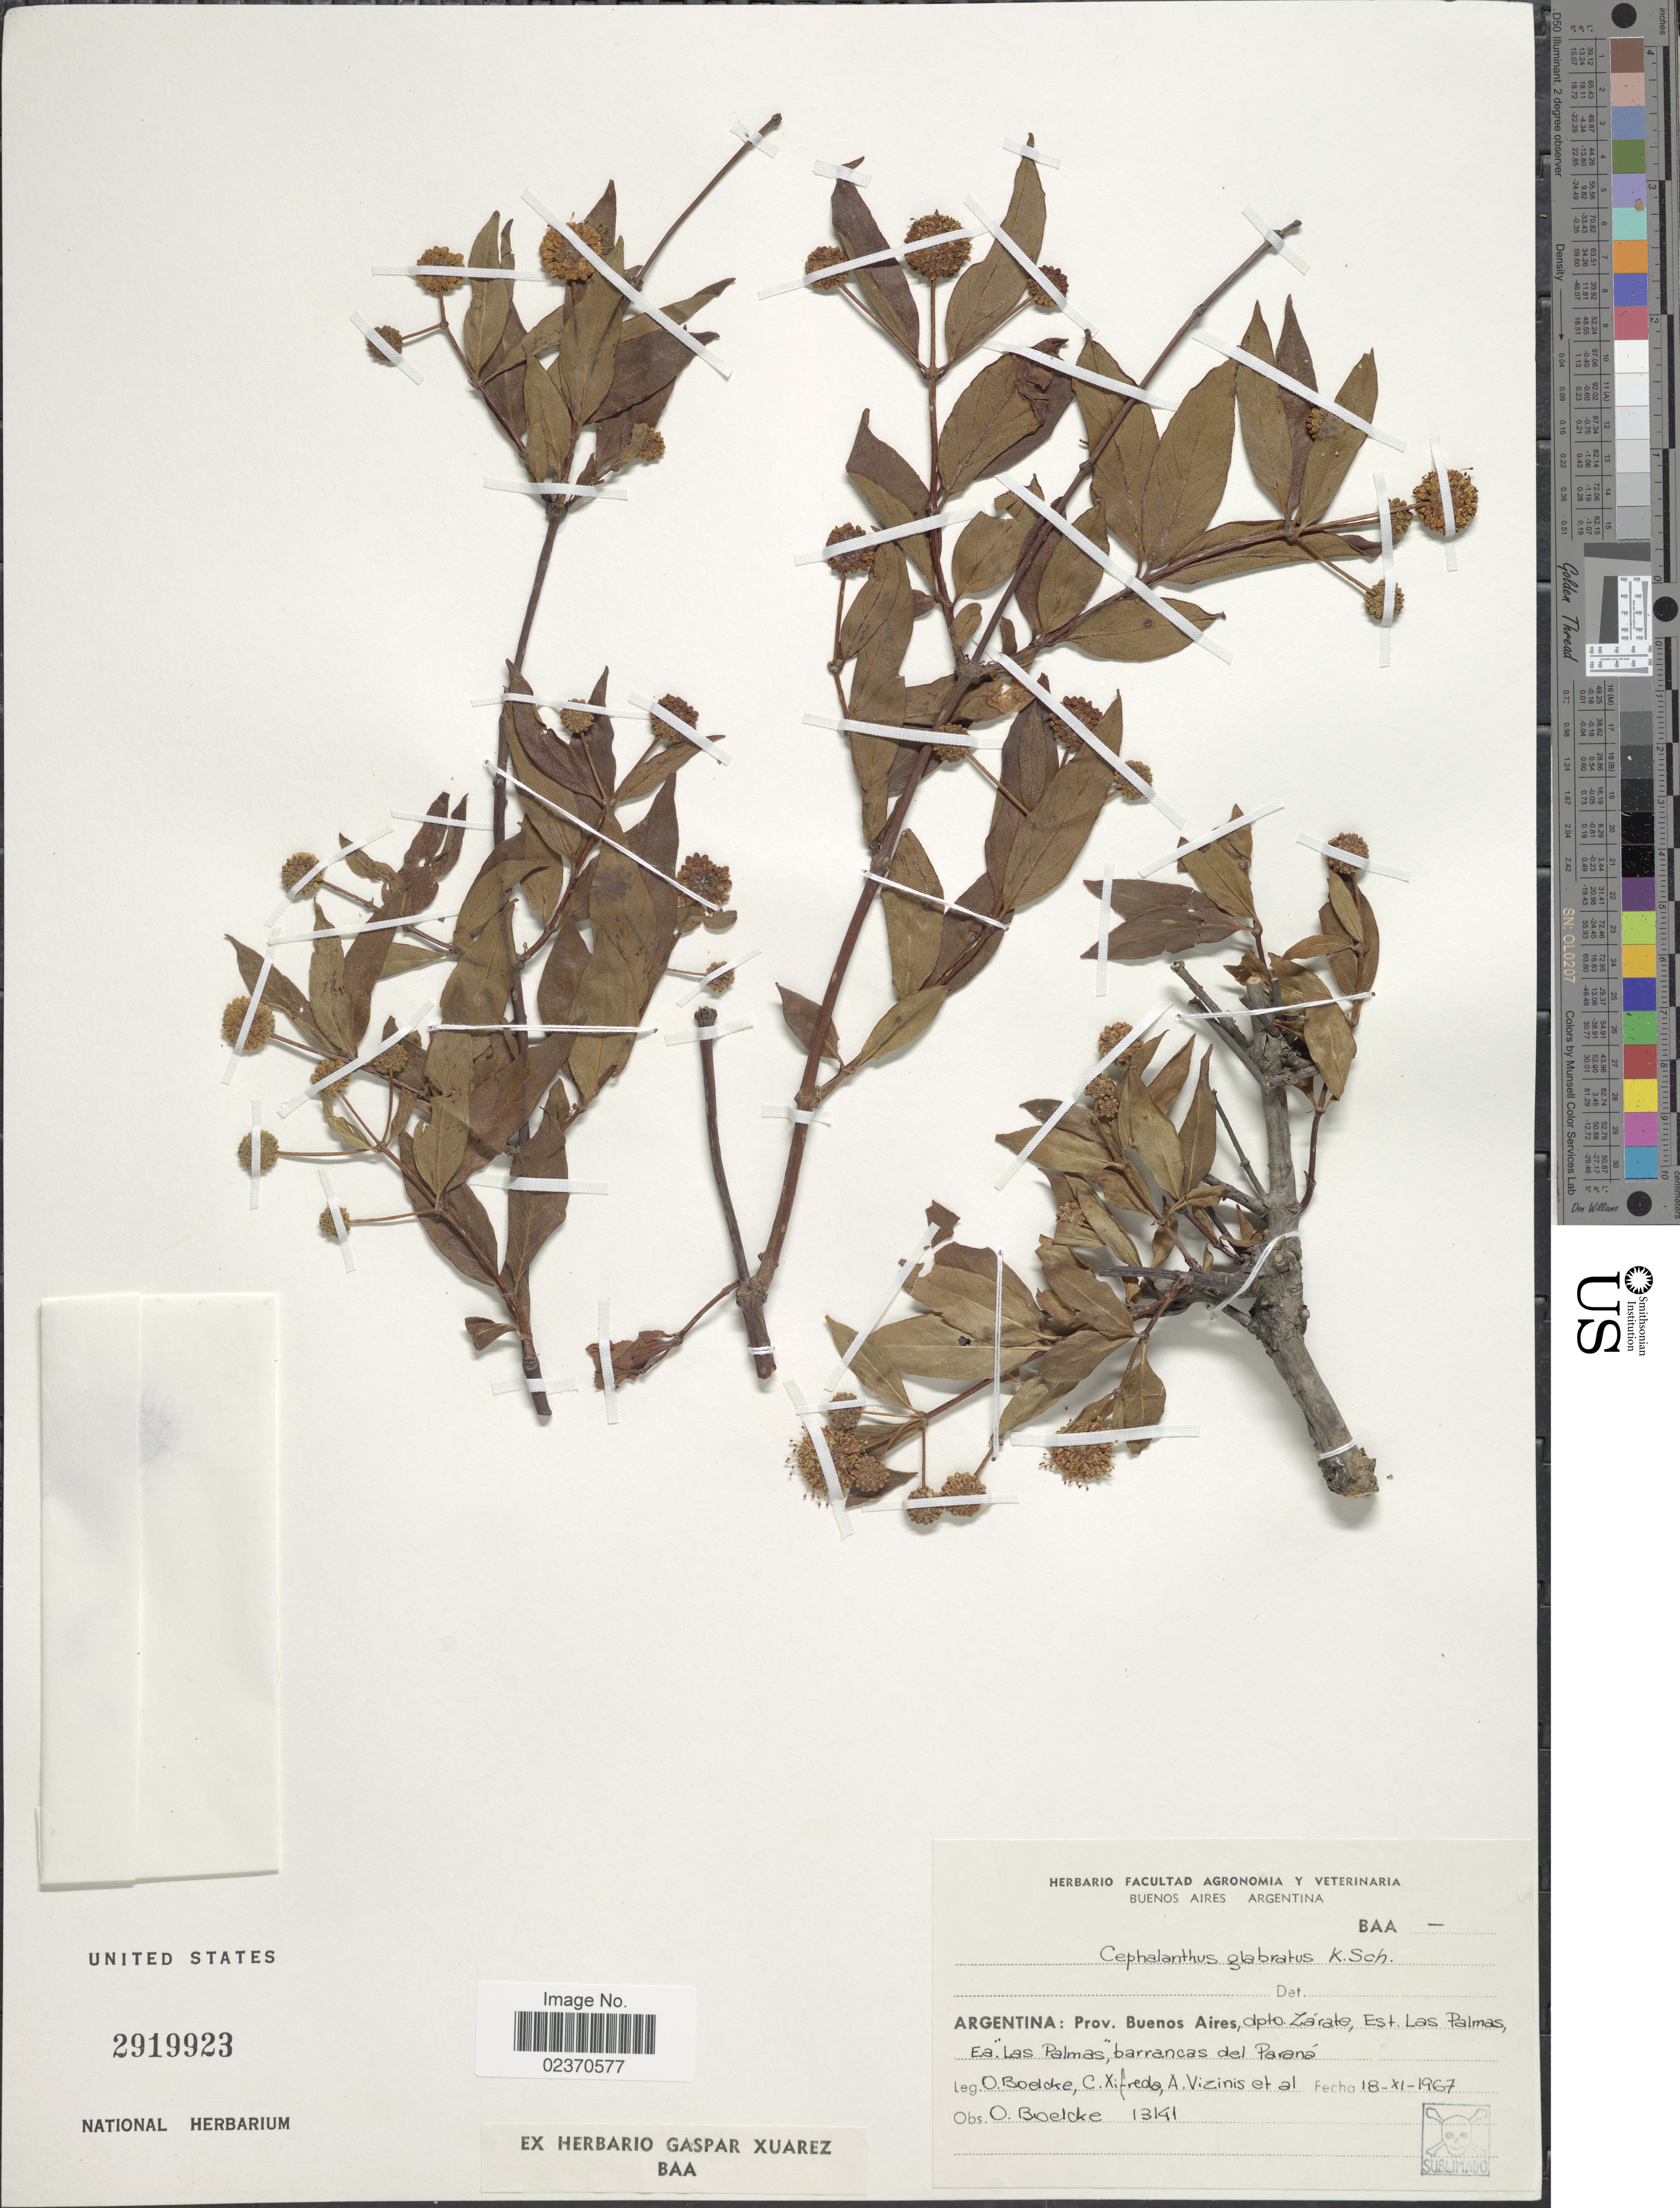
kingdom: Plantae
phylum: Tracheophyta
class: Magnoliopsida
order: Gentianales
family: Rubiaceae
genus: Cephalanthus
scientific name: Cephalanthus glabratus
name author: (Spreng.) K. Schum.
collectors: O. Boelcke, C. Xifreda, A. Vizinis & et al.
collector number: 13141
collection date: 1967-11-18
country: Argentina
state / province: Buenos Aires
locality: Prov. Buenos Aires, dpto. Zarate, Est. Las Palmas, Ea. Las Palmas, barrancas del Parana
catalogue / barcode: US 2919923